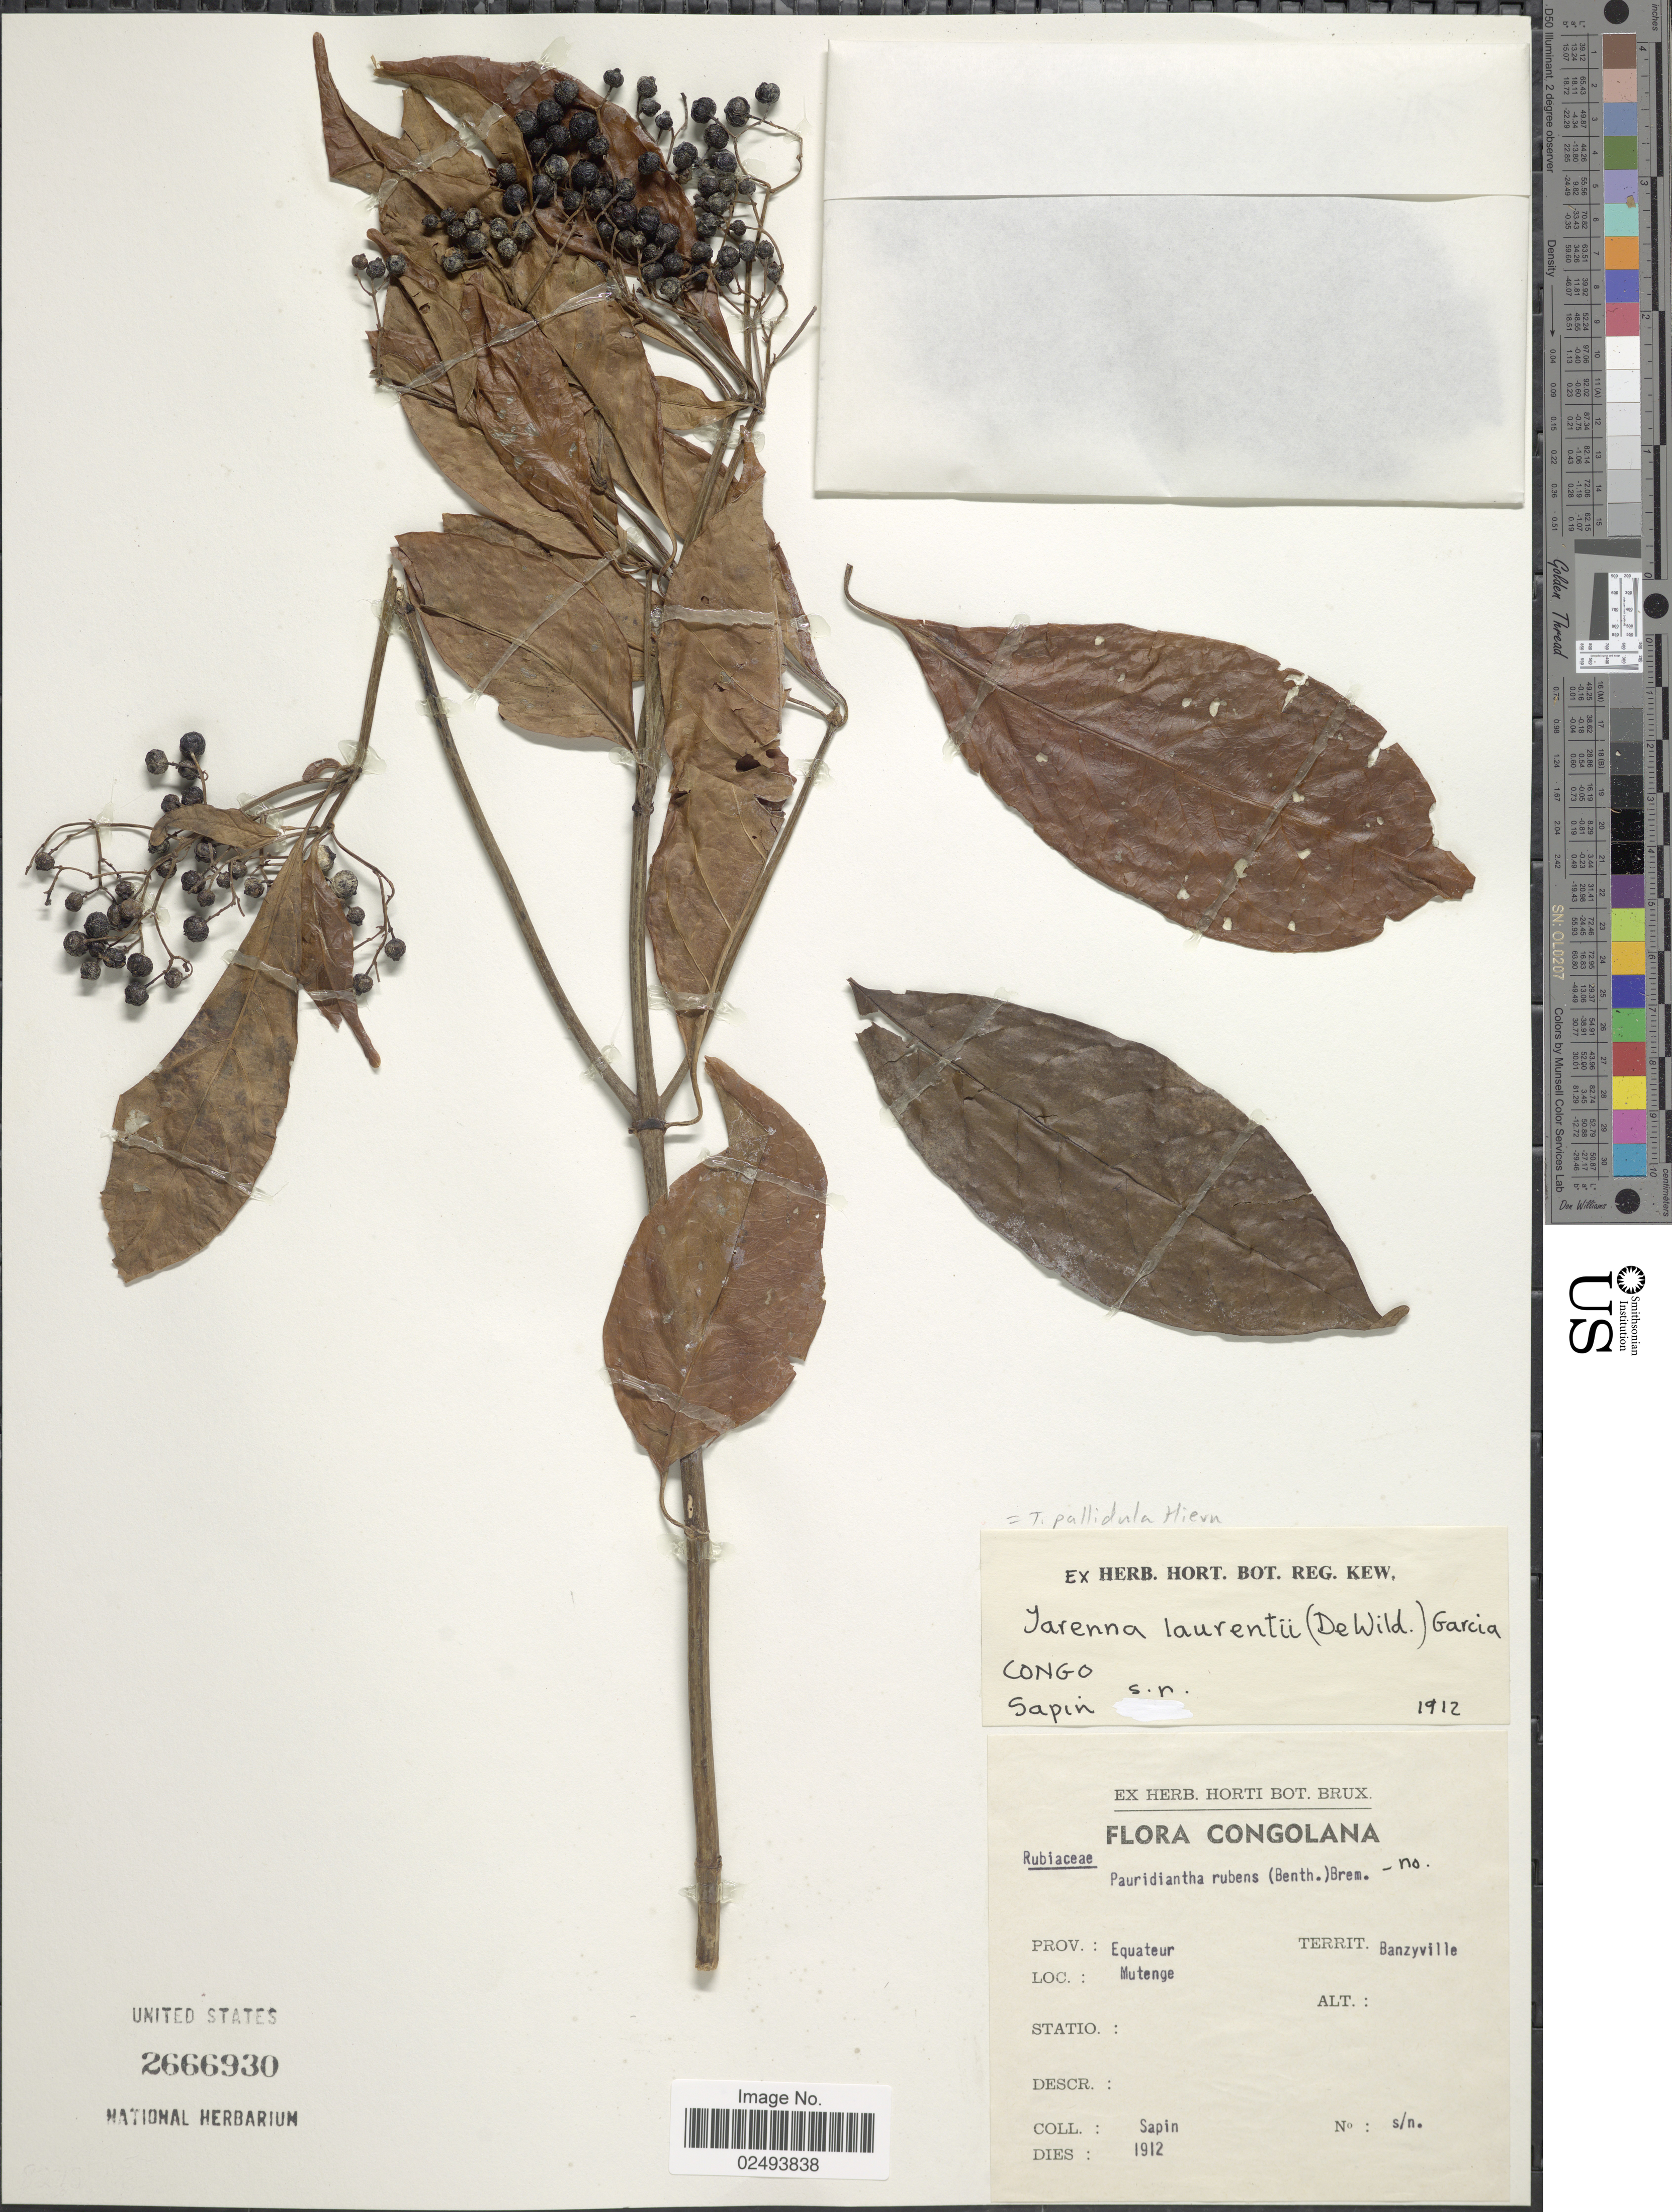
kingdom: Plantae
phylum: Tracheophyta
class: Magnoliopsida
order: Gentianales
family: Rubiaceae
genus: Tarenna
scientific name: Tarenna pallidula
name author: Hiern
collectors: A. Sapin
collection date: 1912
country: Congo, Democratic Republic of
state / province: Equateur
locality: Congolana, Territ. Banzyville. Mutenge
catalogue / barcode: US 2666930